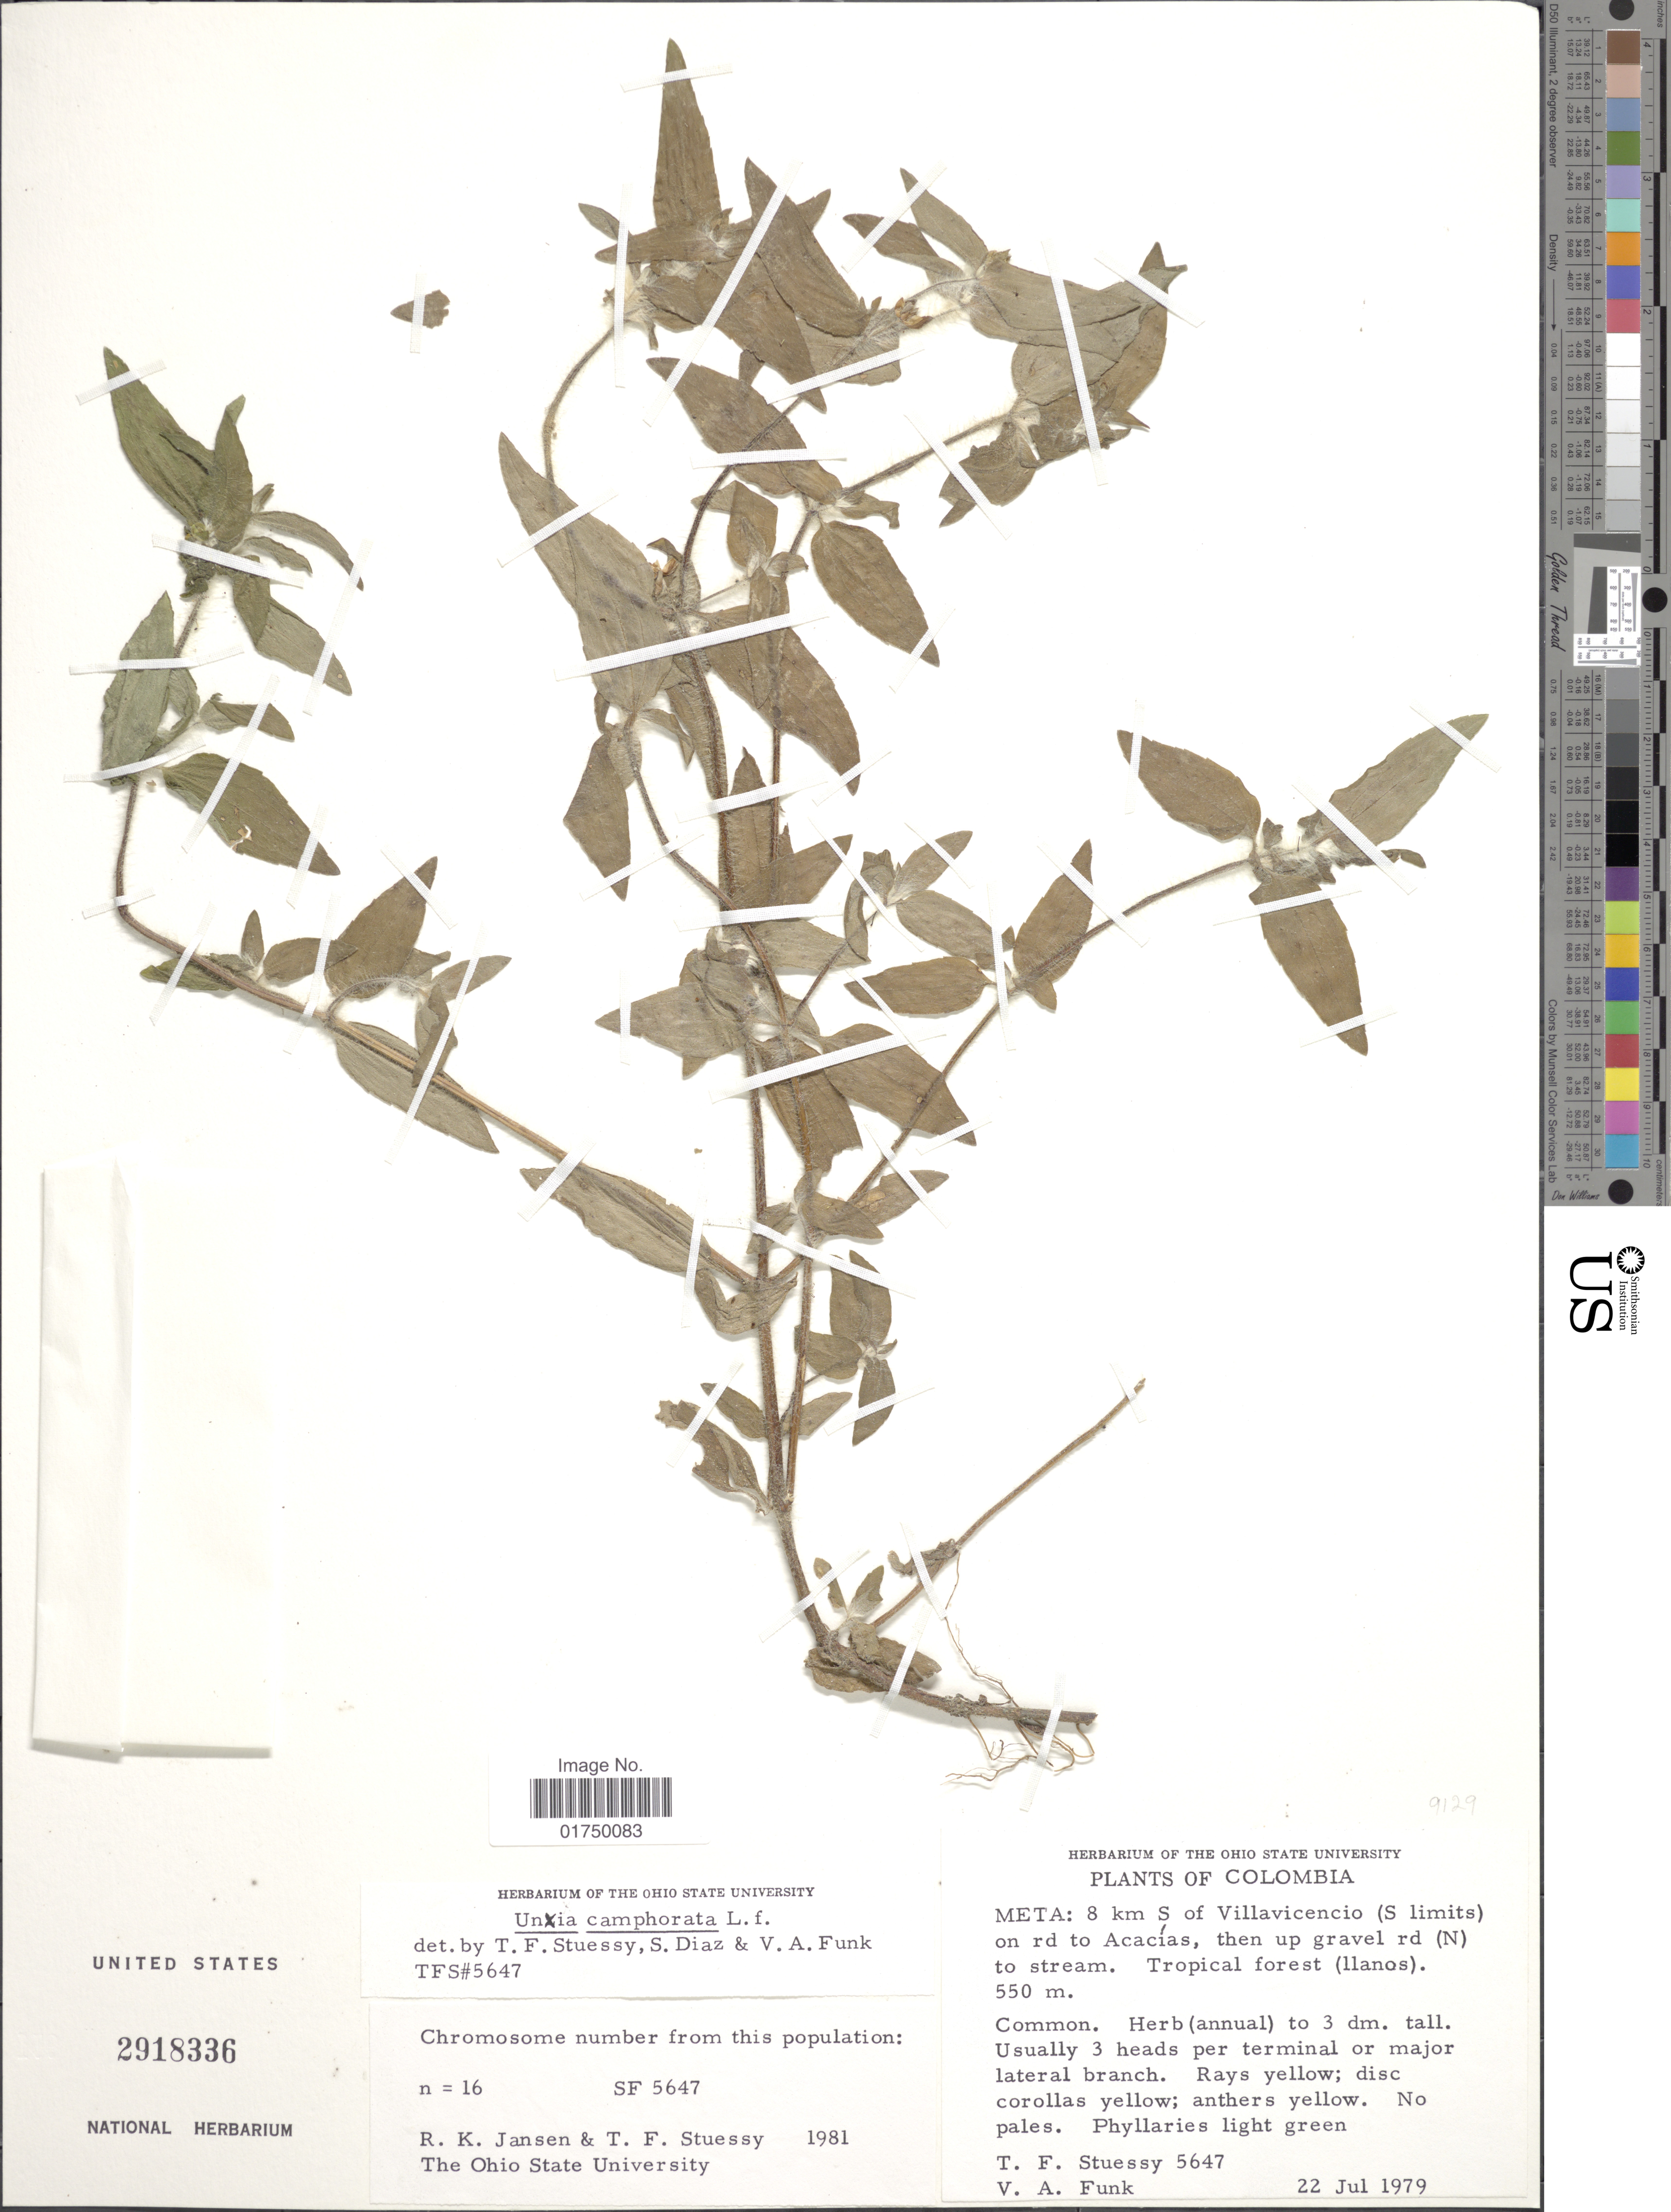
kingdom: Plantae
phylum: Tracheophyta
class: Magnoliopsida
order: Asterales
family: Asteraceae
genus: Unxia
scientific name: Unxia camphorata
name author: L. f.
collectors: T. Stuessy & V. Funk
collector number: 5647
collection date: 1979-07-22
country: Colombia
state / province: Meta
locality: Meta: 8 km S of Villavicencio (S limits) on rd to Acacías, then up gravel rd (N) to stream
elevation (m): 550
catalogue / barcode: US 2918336